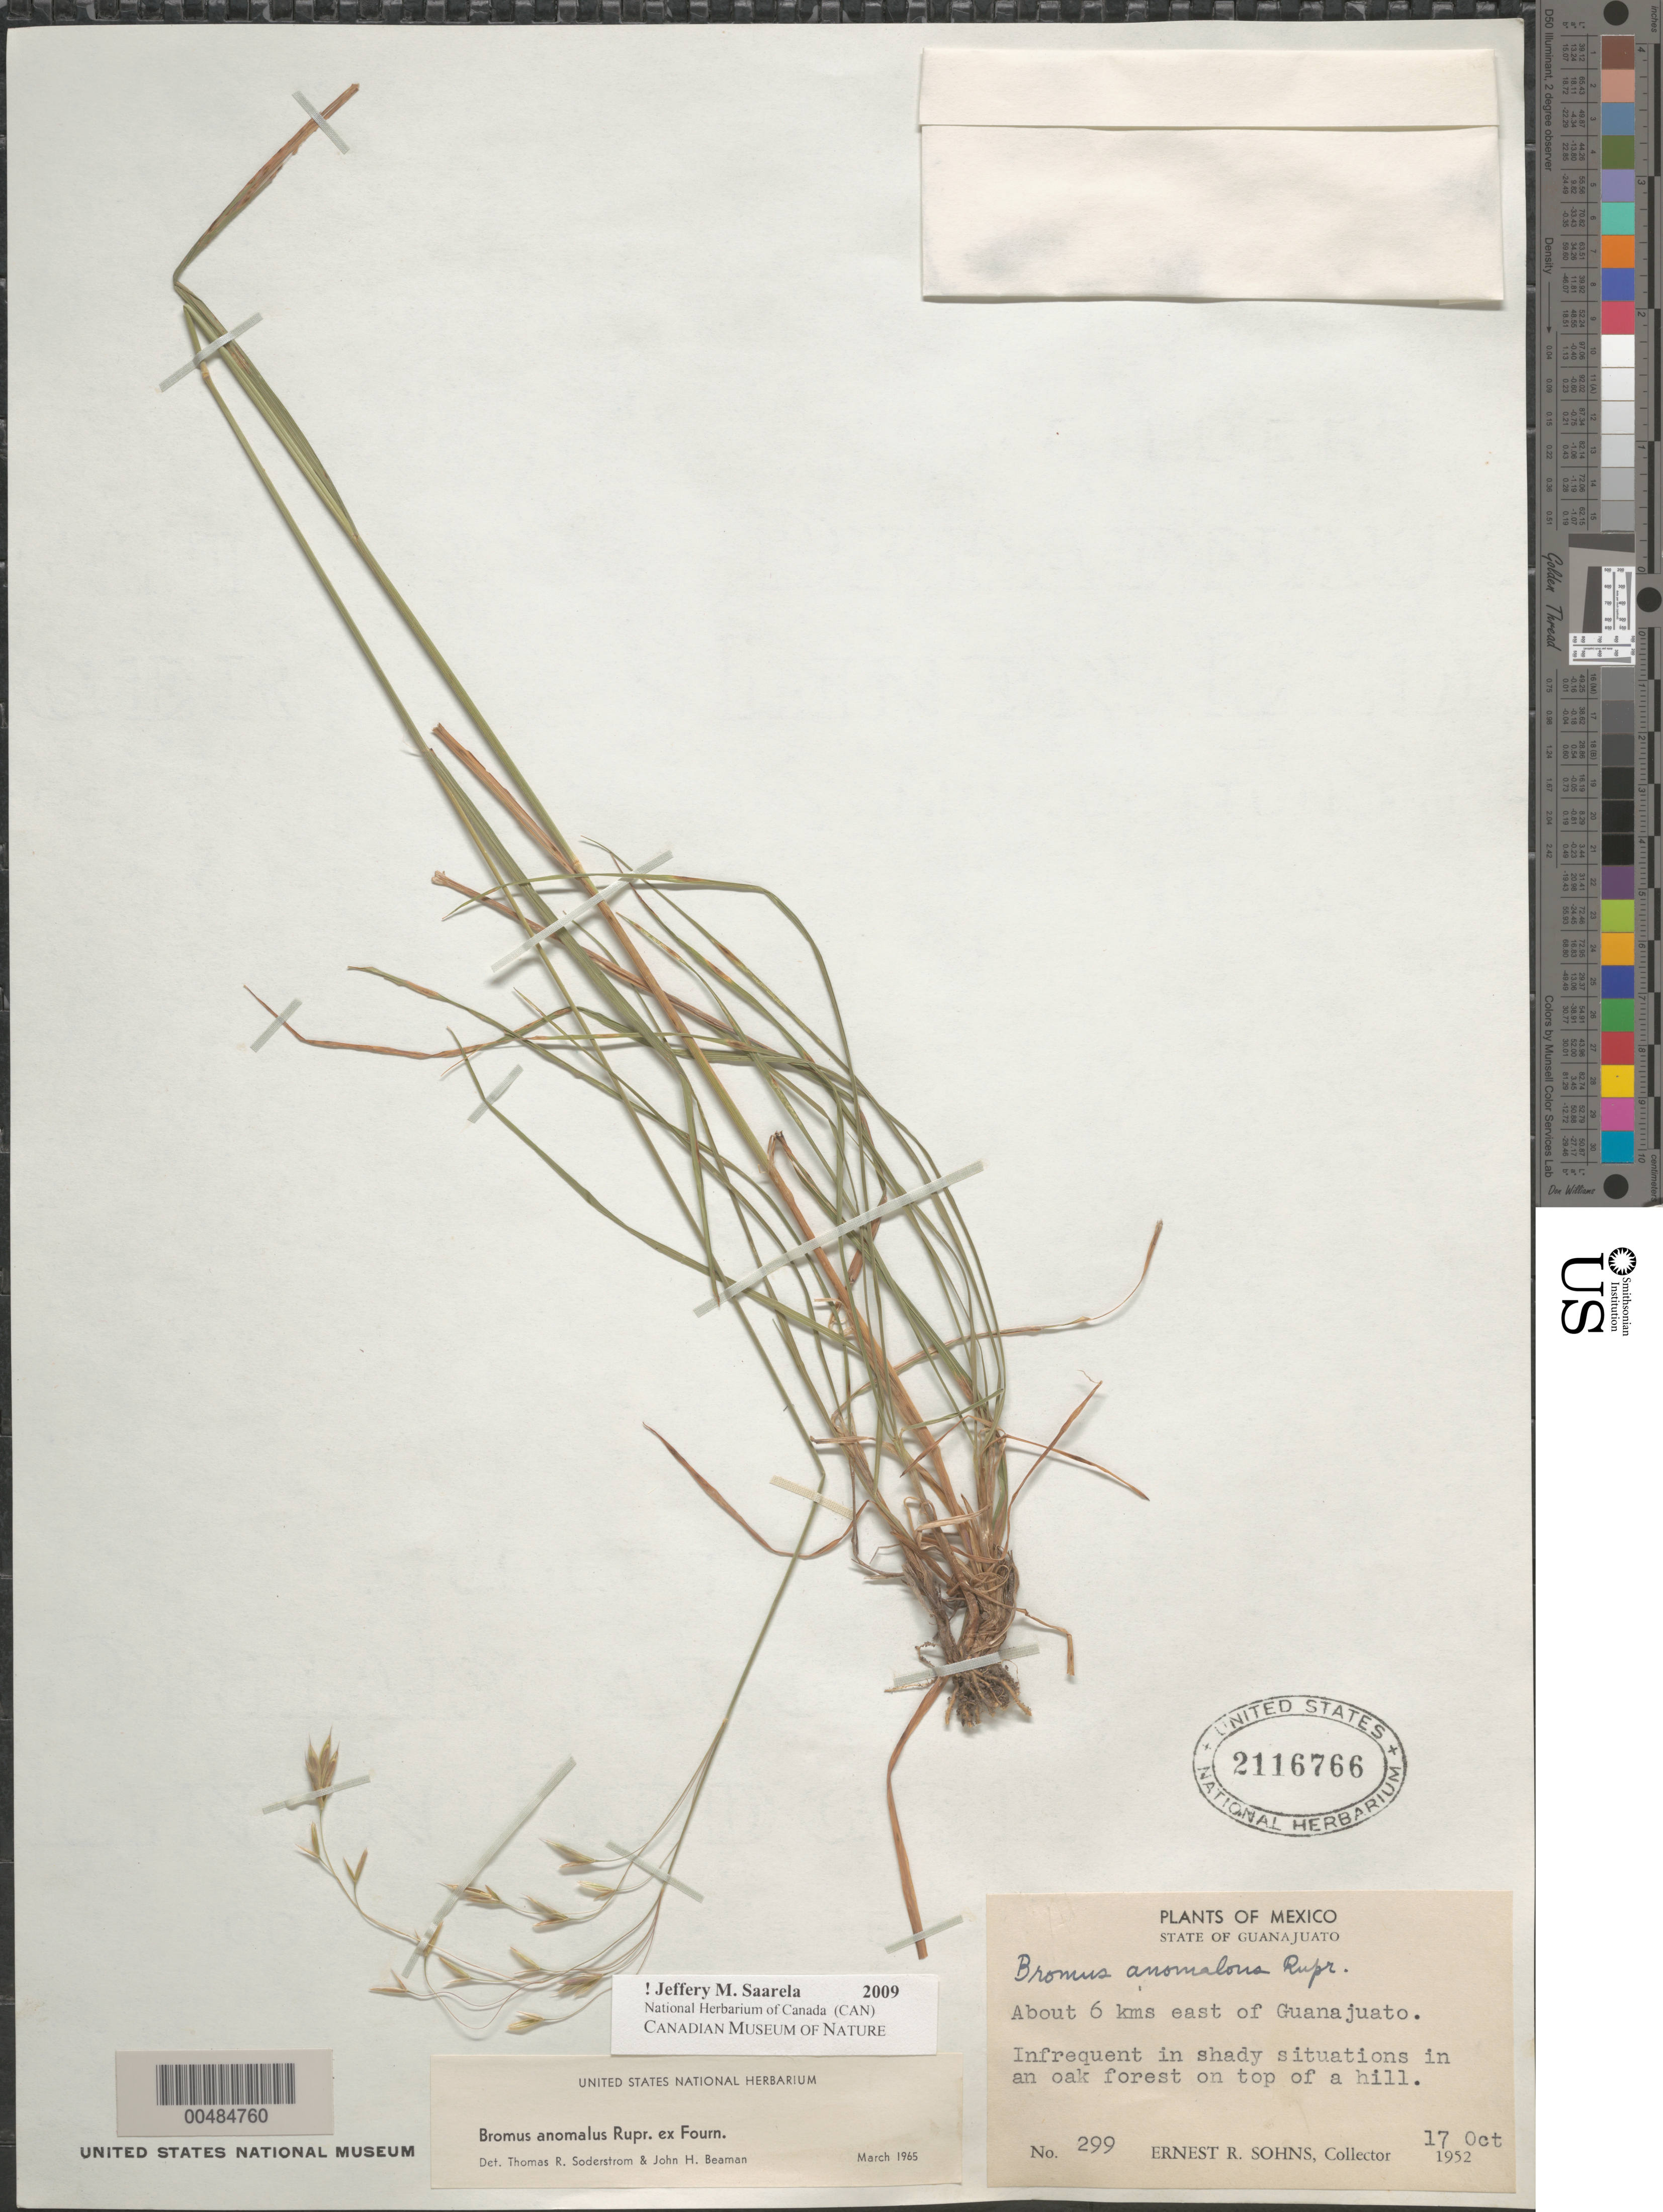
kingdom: Plantae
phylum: Tracheophyta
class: Liliopsida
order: Poales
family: Poaceae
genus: Bromus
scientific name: Bromus anomalus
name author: Rupr. ex E. Fourn.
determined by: Soderstrom, T. R.; Beaman, J. H.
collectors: E. R. Sohns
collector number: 299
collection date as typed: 17 Oct 1952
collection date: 1952-10-17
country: Mexico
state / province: Guanajuato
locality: About 6 km E of Guanajuato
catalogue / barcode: US 2116766